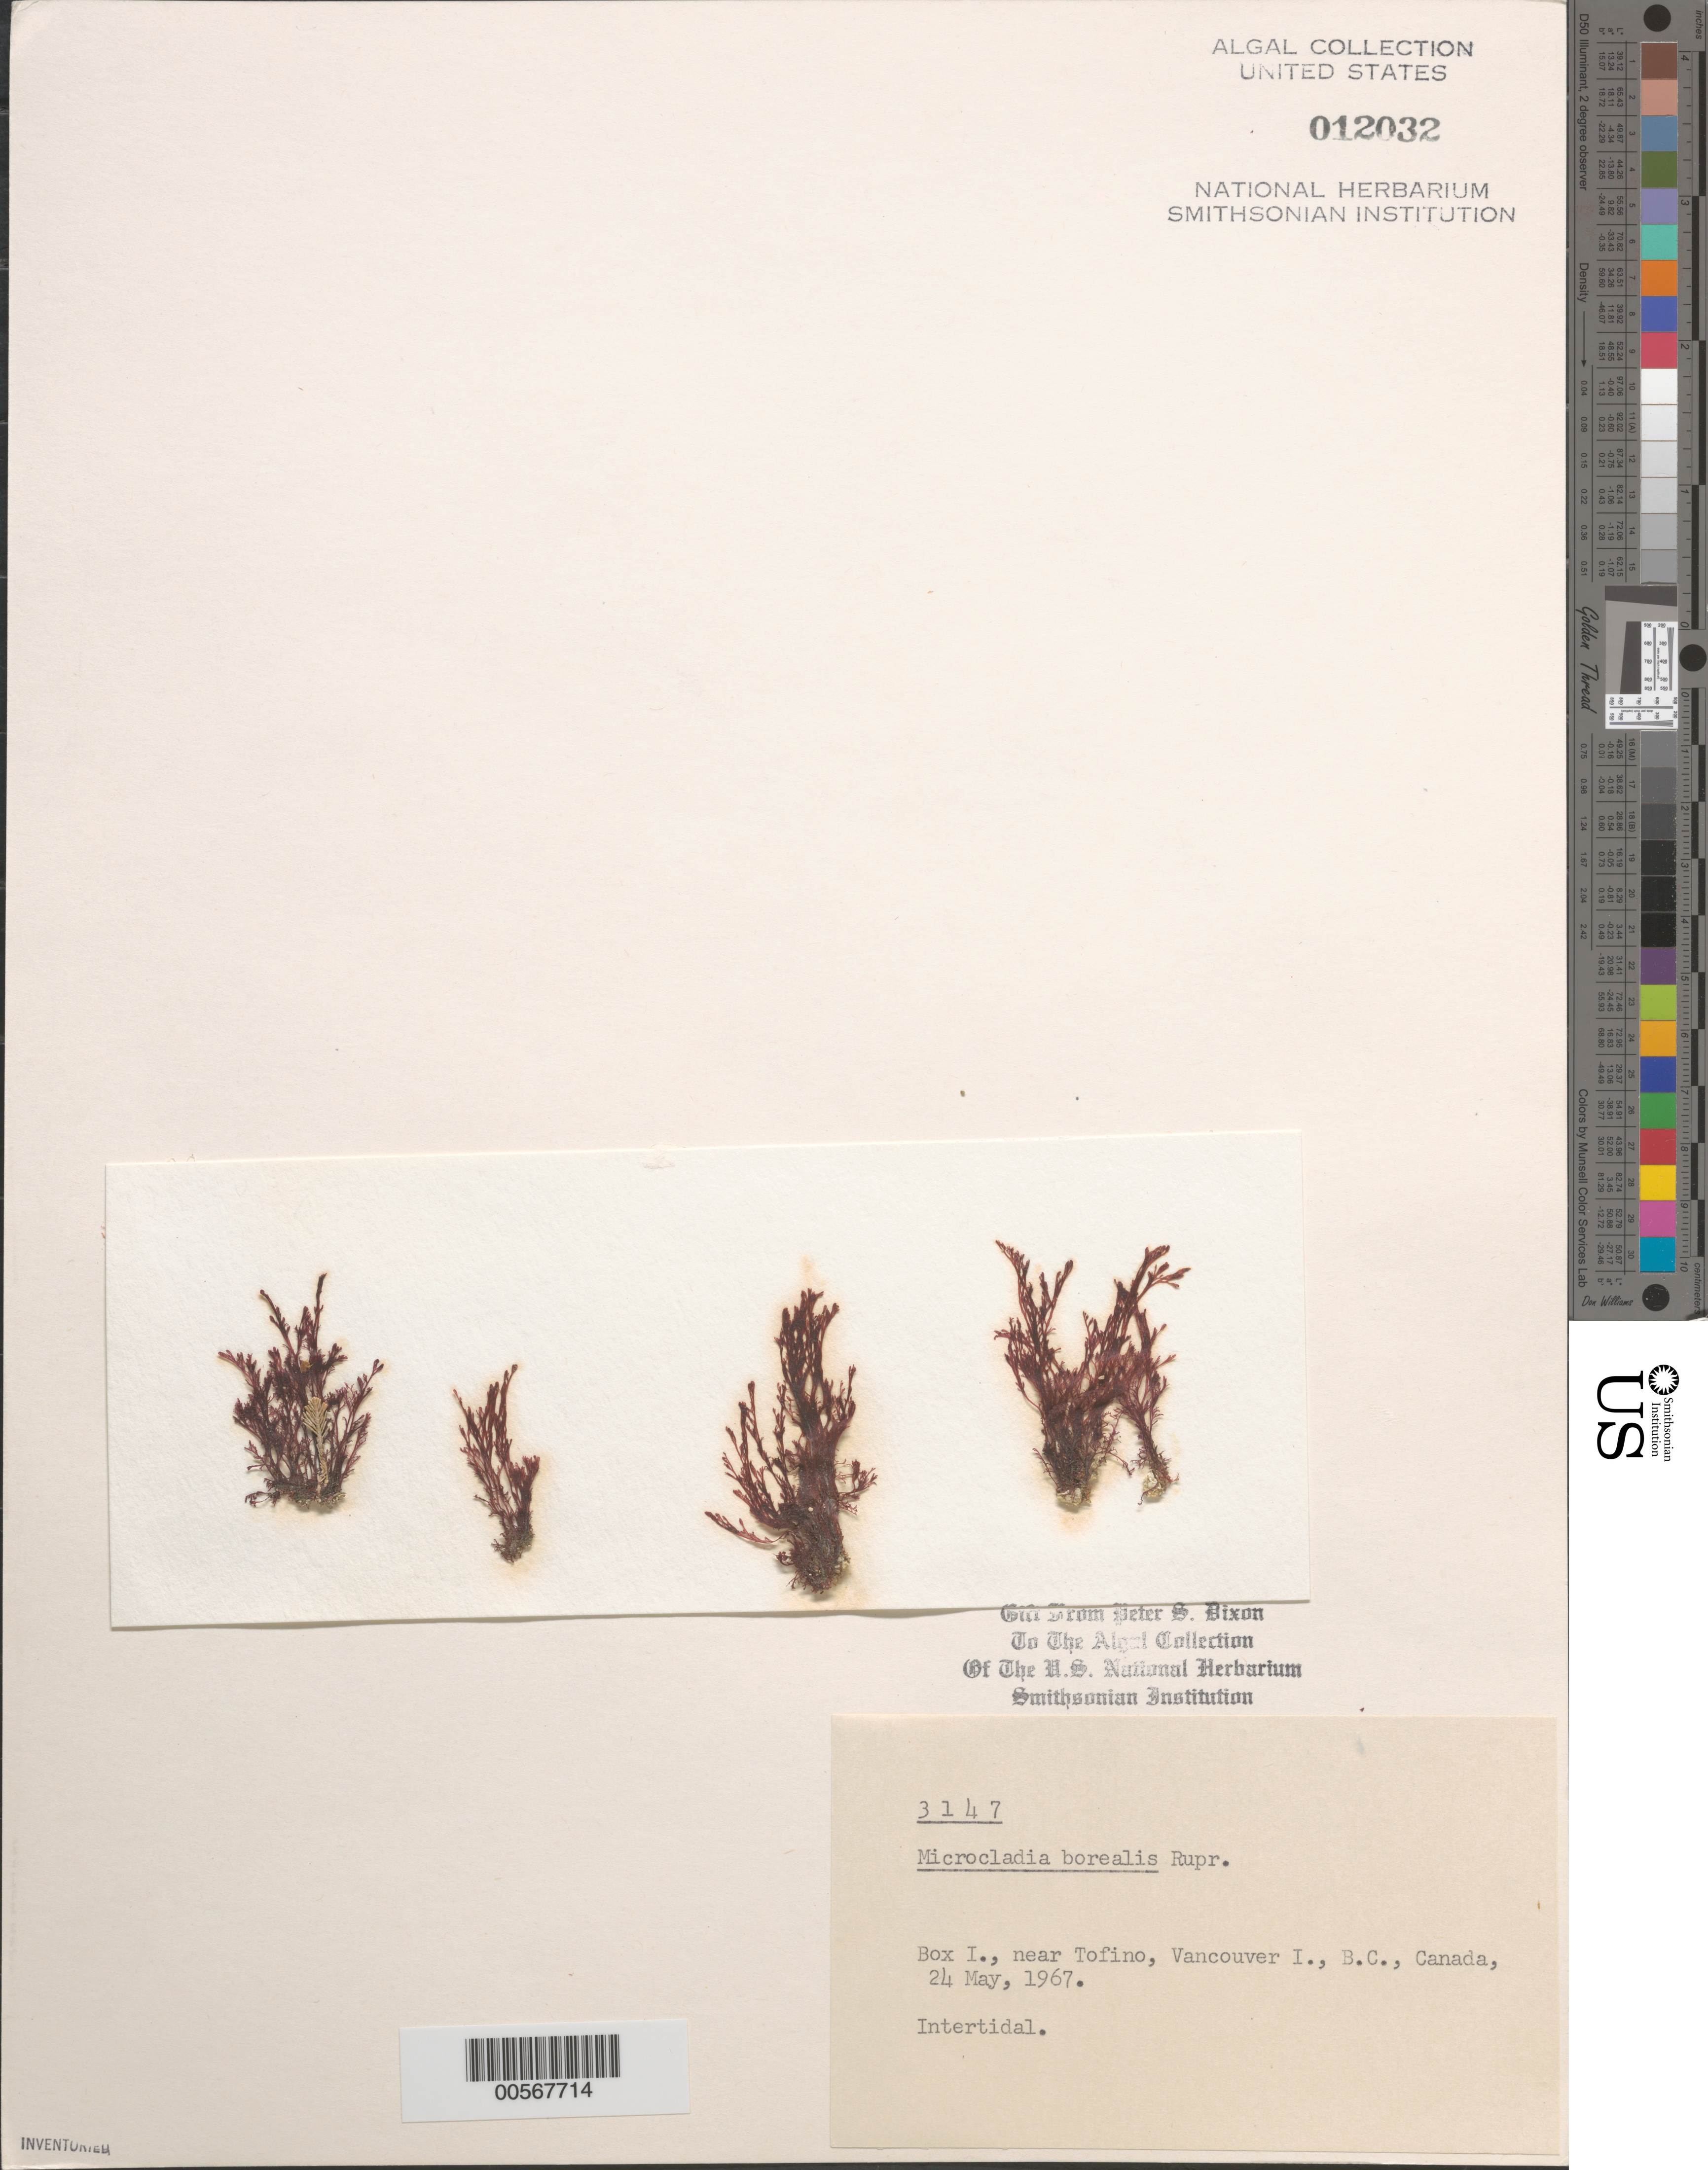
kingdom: Plantae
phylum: Rhodophyta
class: Florideophyceae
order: Ceramiales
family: Ceramiaceae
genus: Microcladia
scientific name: Microcladia borealis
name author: Rupr.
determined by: Dixon, P. S.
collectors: P. S. Dixon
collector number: PSD 3147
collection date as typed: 24 May 1967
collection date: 1967-05-24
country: Canada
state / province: British Columbia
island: Box Island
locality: Near Tofino, Vancouver Island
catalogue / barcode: US 12032